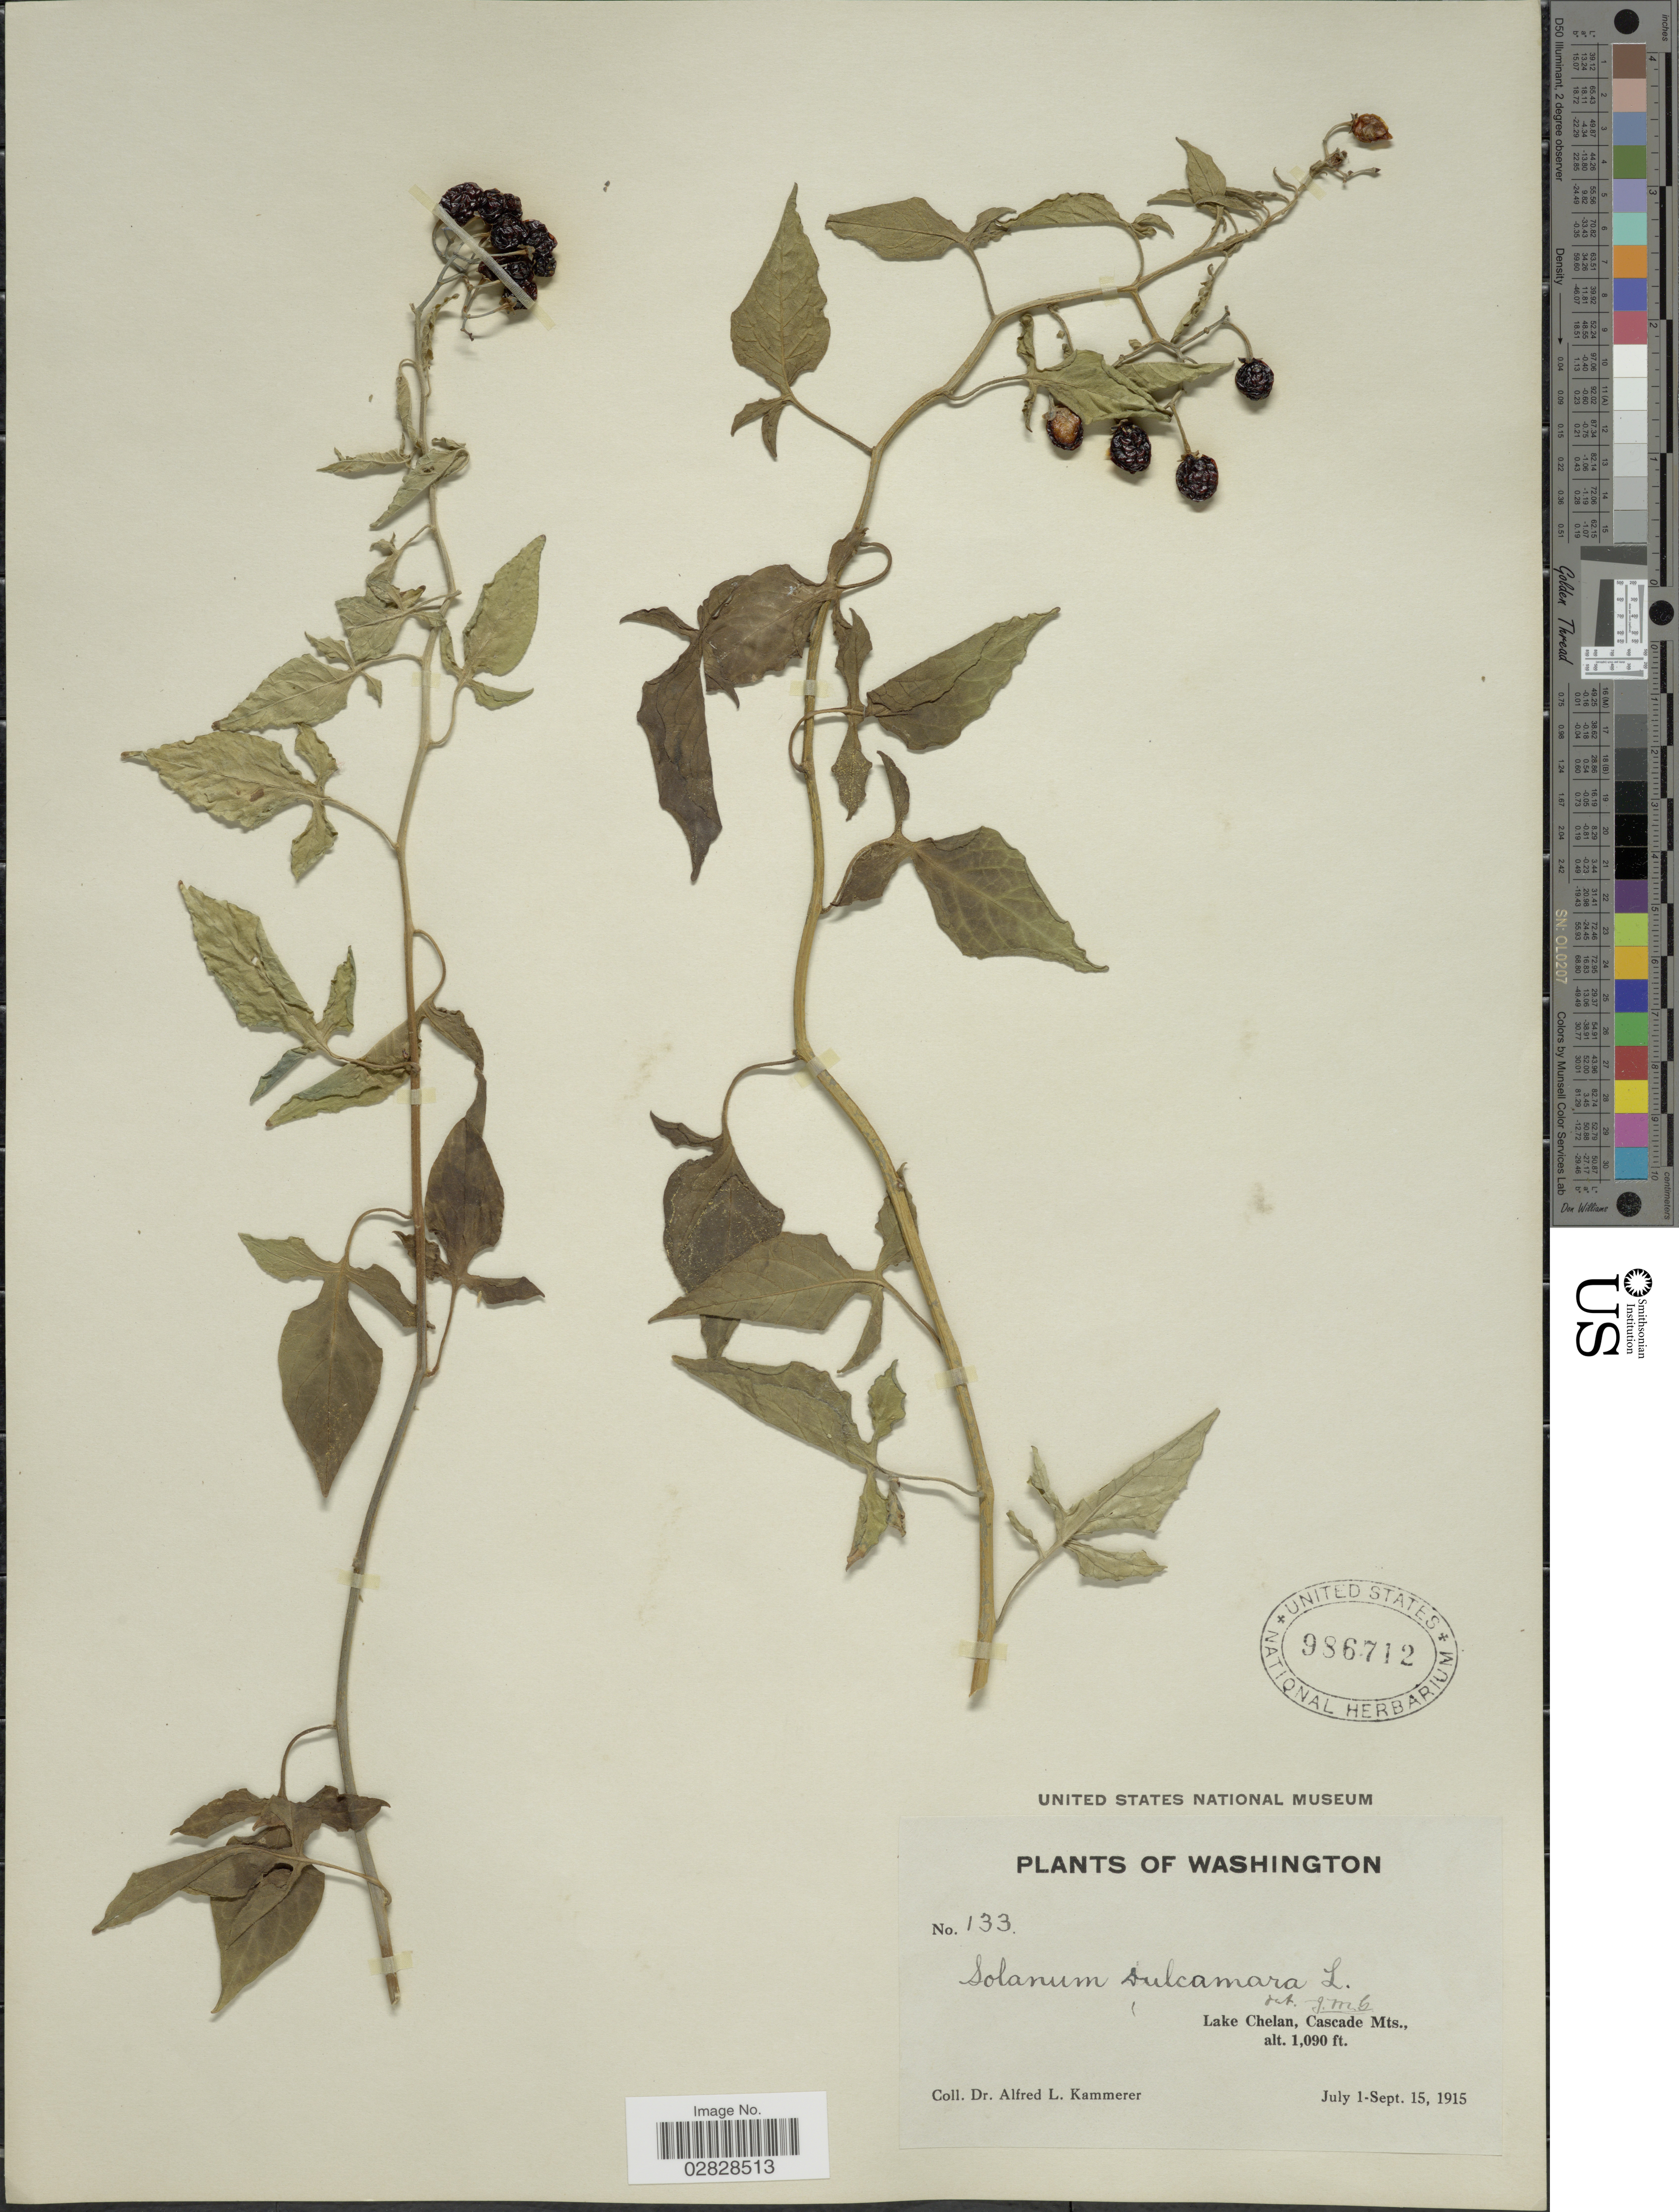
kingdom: Plantae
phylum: Tracheophyta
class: Magnoliopsida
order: Solanales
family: Solanaceae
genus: Solanum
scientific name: Solanum dulcamara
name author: L.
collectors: A. Kammerer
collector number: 133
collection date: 1915-07-01/1915-09-15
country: United States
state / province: Washington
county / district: Chelan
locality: Lake Chelan, Cascade Mts.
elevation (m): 332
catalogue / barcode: US 986712